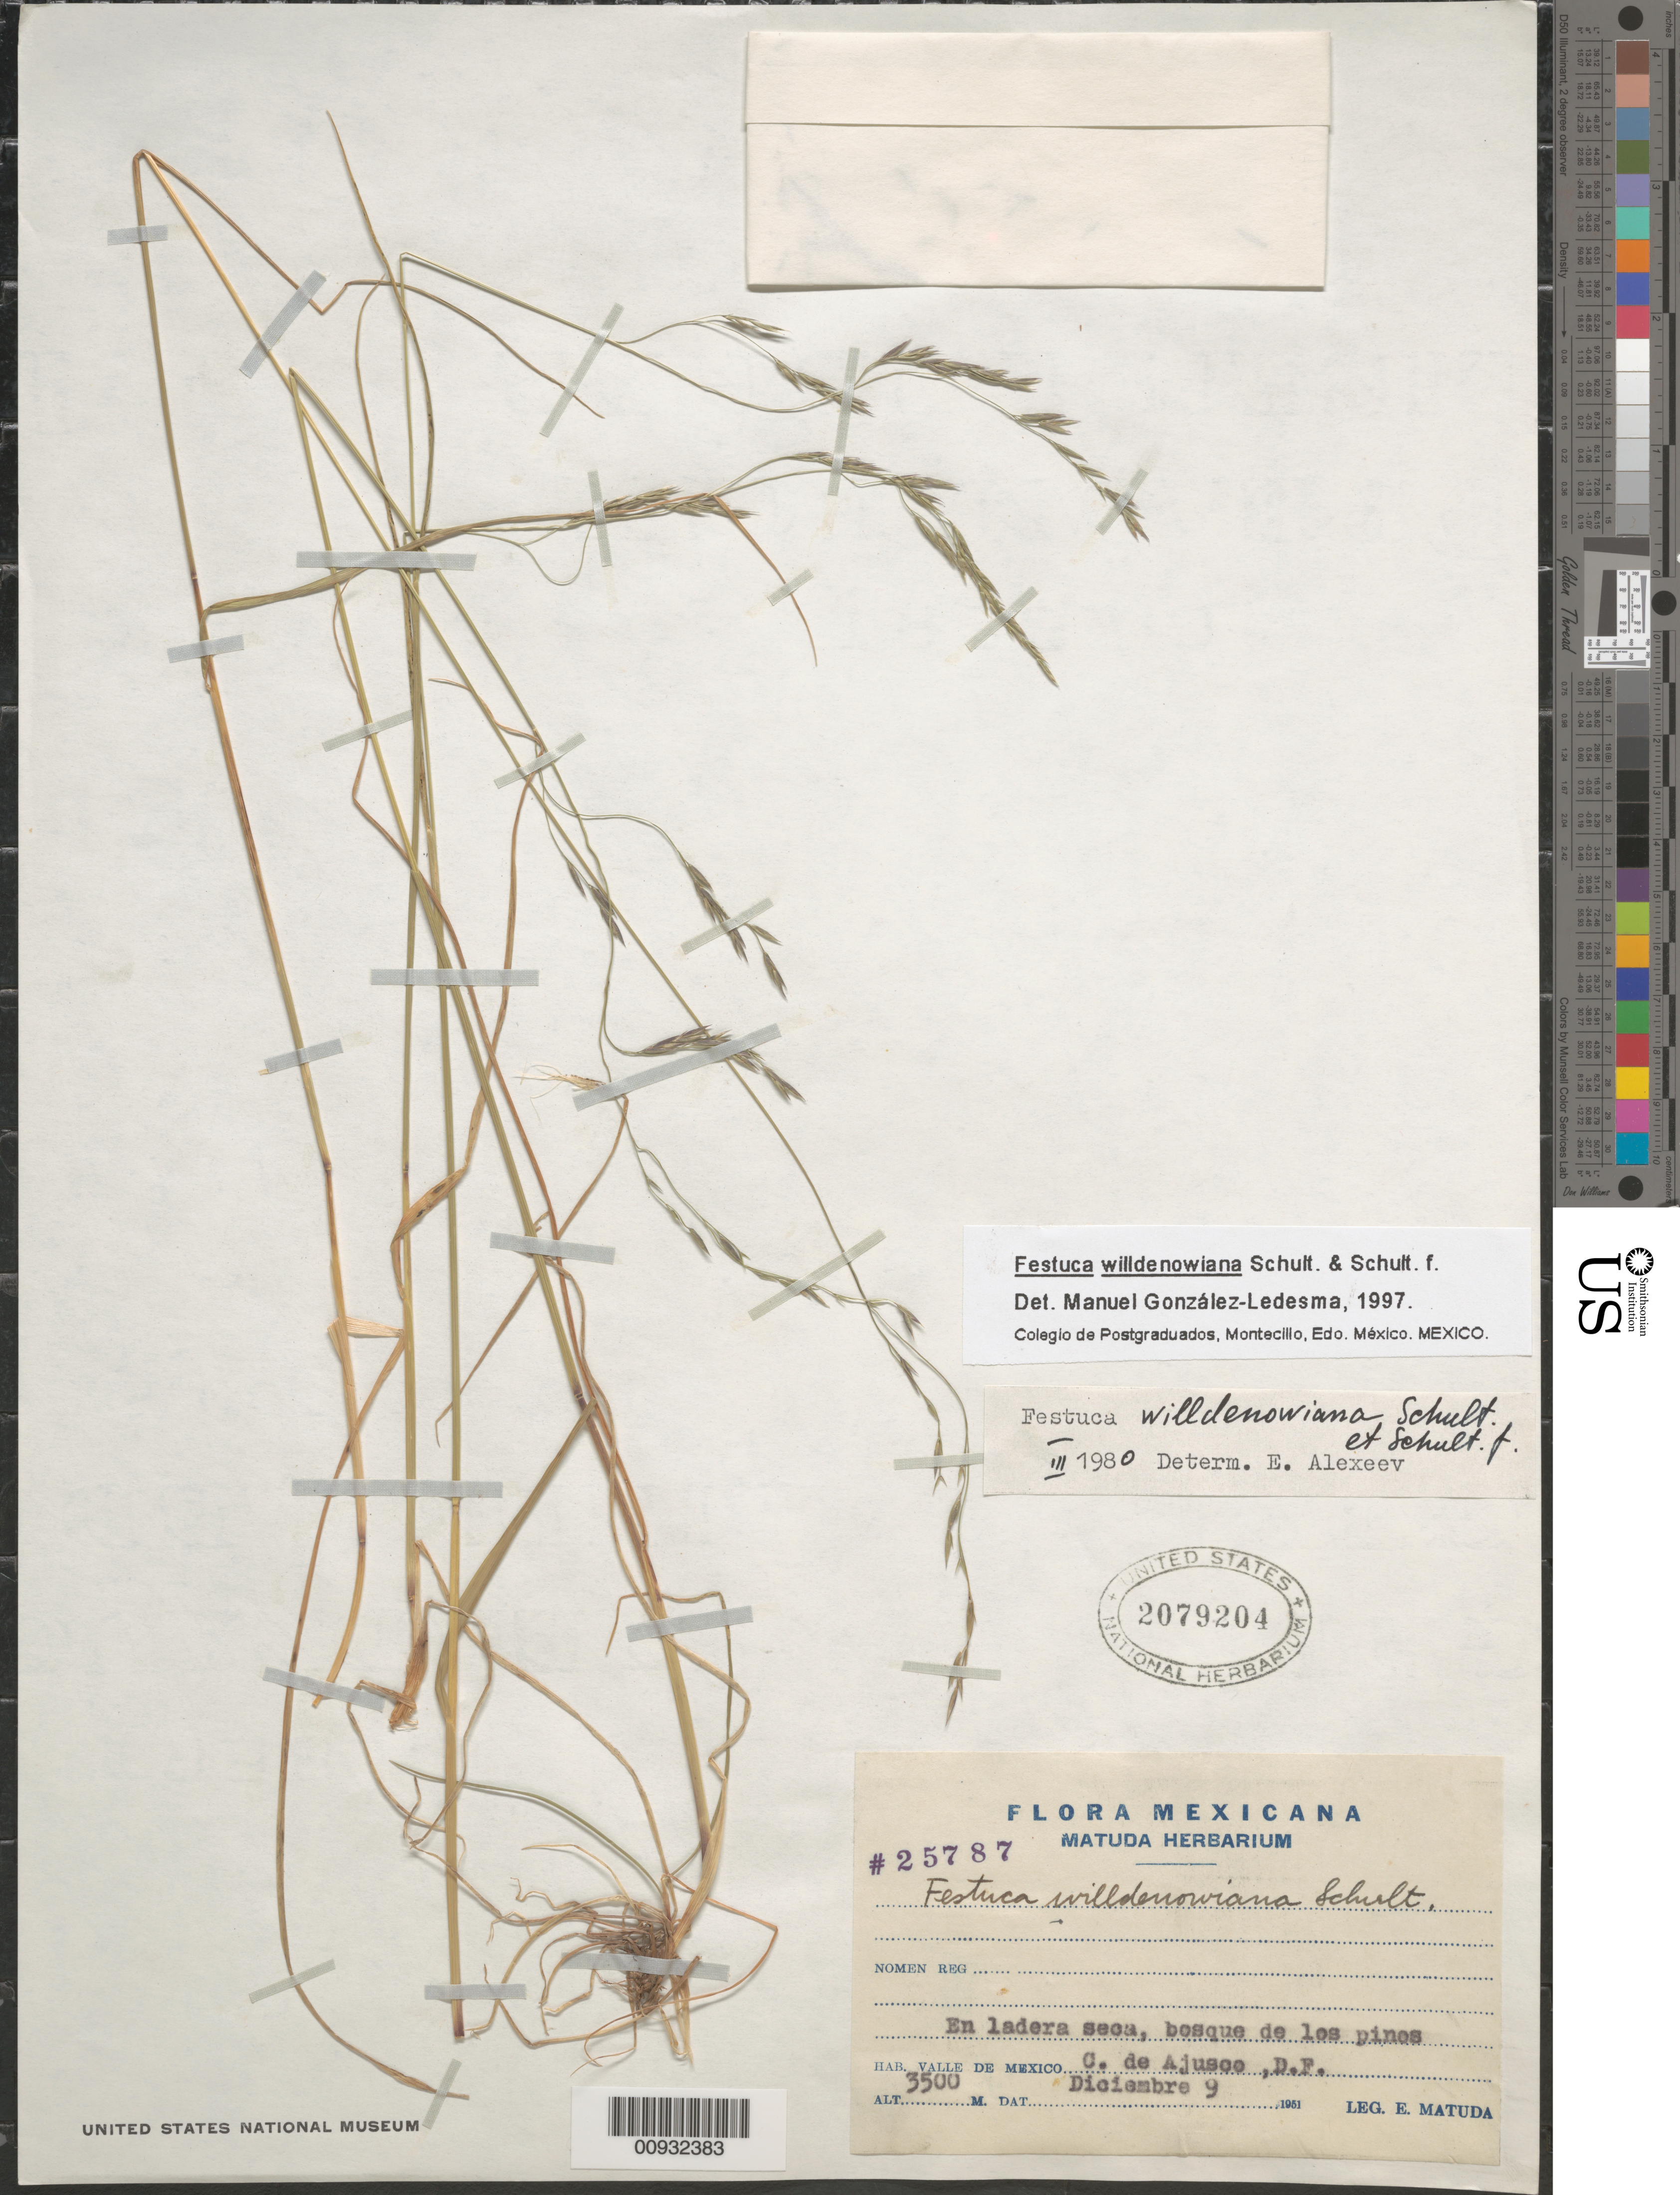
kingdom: Plantae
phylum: Tracheophyta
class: Liliopsida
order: Poales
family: Poaceae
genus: Festuca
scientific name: Festuca willdenowiana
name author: Schult. & Schult. f.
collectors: E. Matuda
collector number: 25787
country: Mexico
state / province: México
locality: Distro Federal, C. de Ajusco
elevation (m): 3500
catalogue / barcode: US 2079204